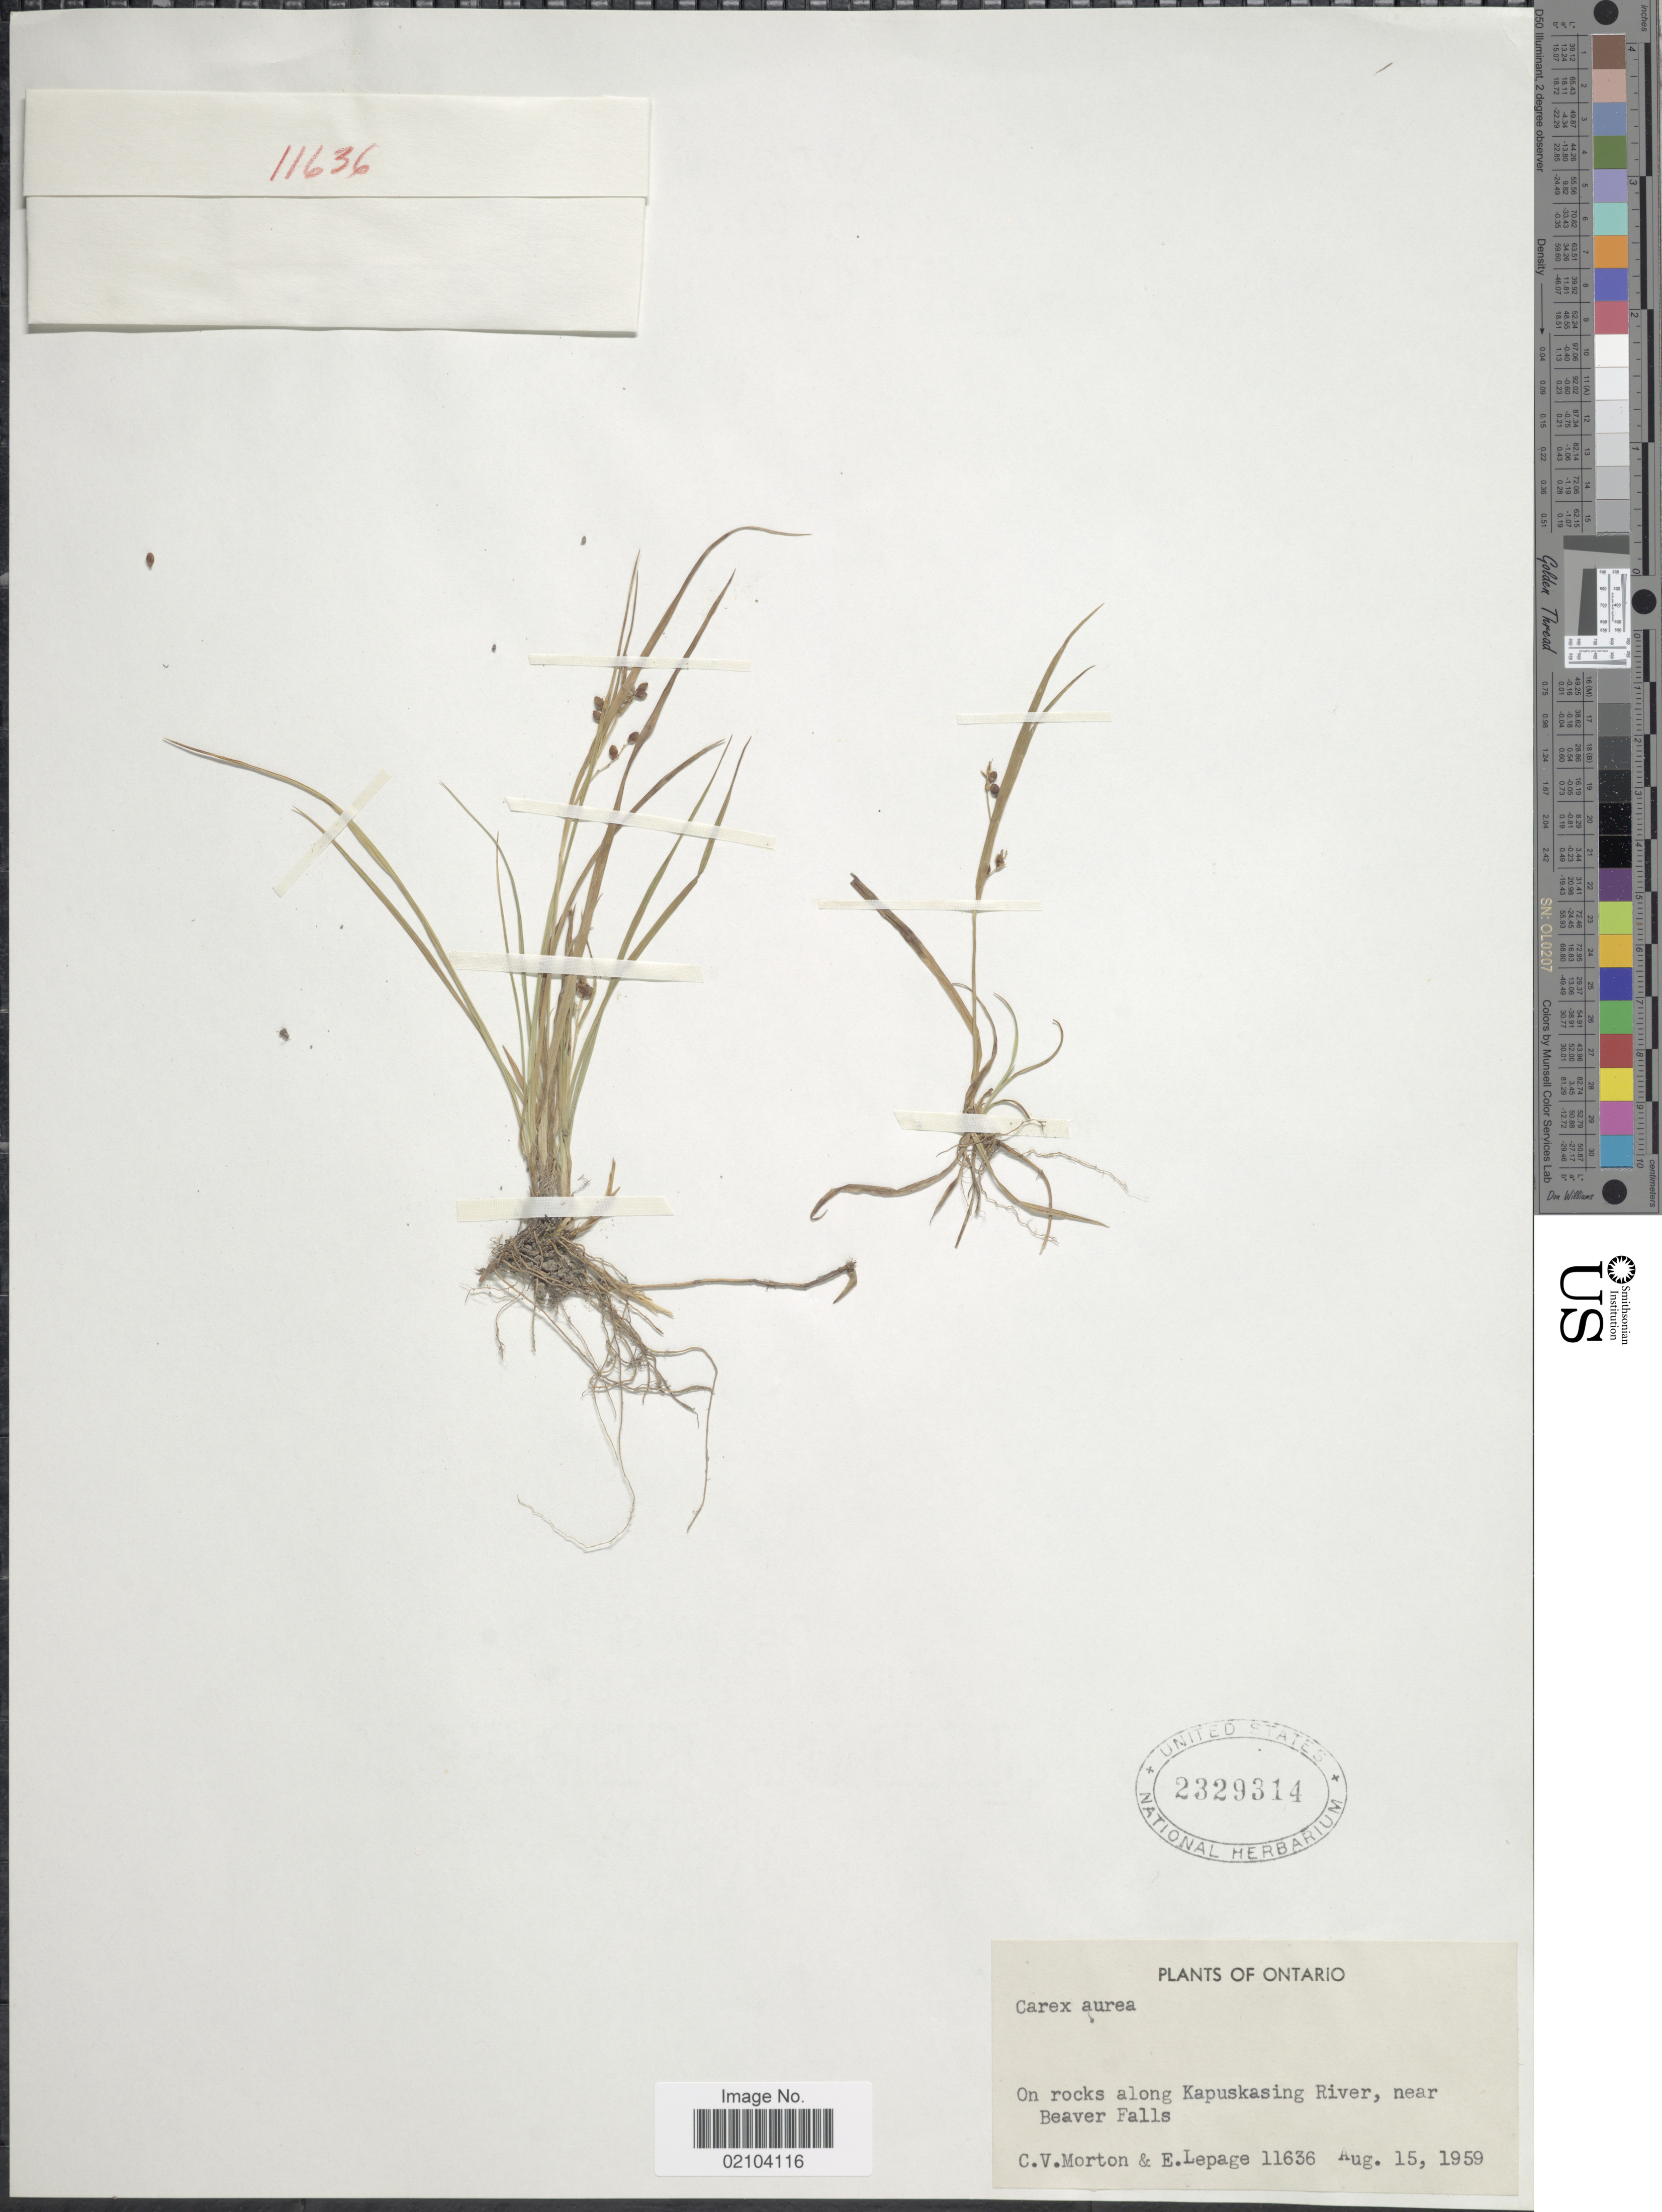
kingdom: Plantae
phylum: Tracheophyta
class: Liliopsida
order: Poales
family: Cyperaceae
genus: Carex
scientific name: Carex aurea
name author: Nutt.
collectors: C. V. Morton & E. Lepage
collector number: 11636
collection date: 1959-08-15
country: Canada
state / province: Ontario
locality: along Kapuskasing River, near Beaver Falls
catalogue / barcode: US 2329314